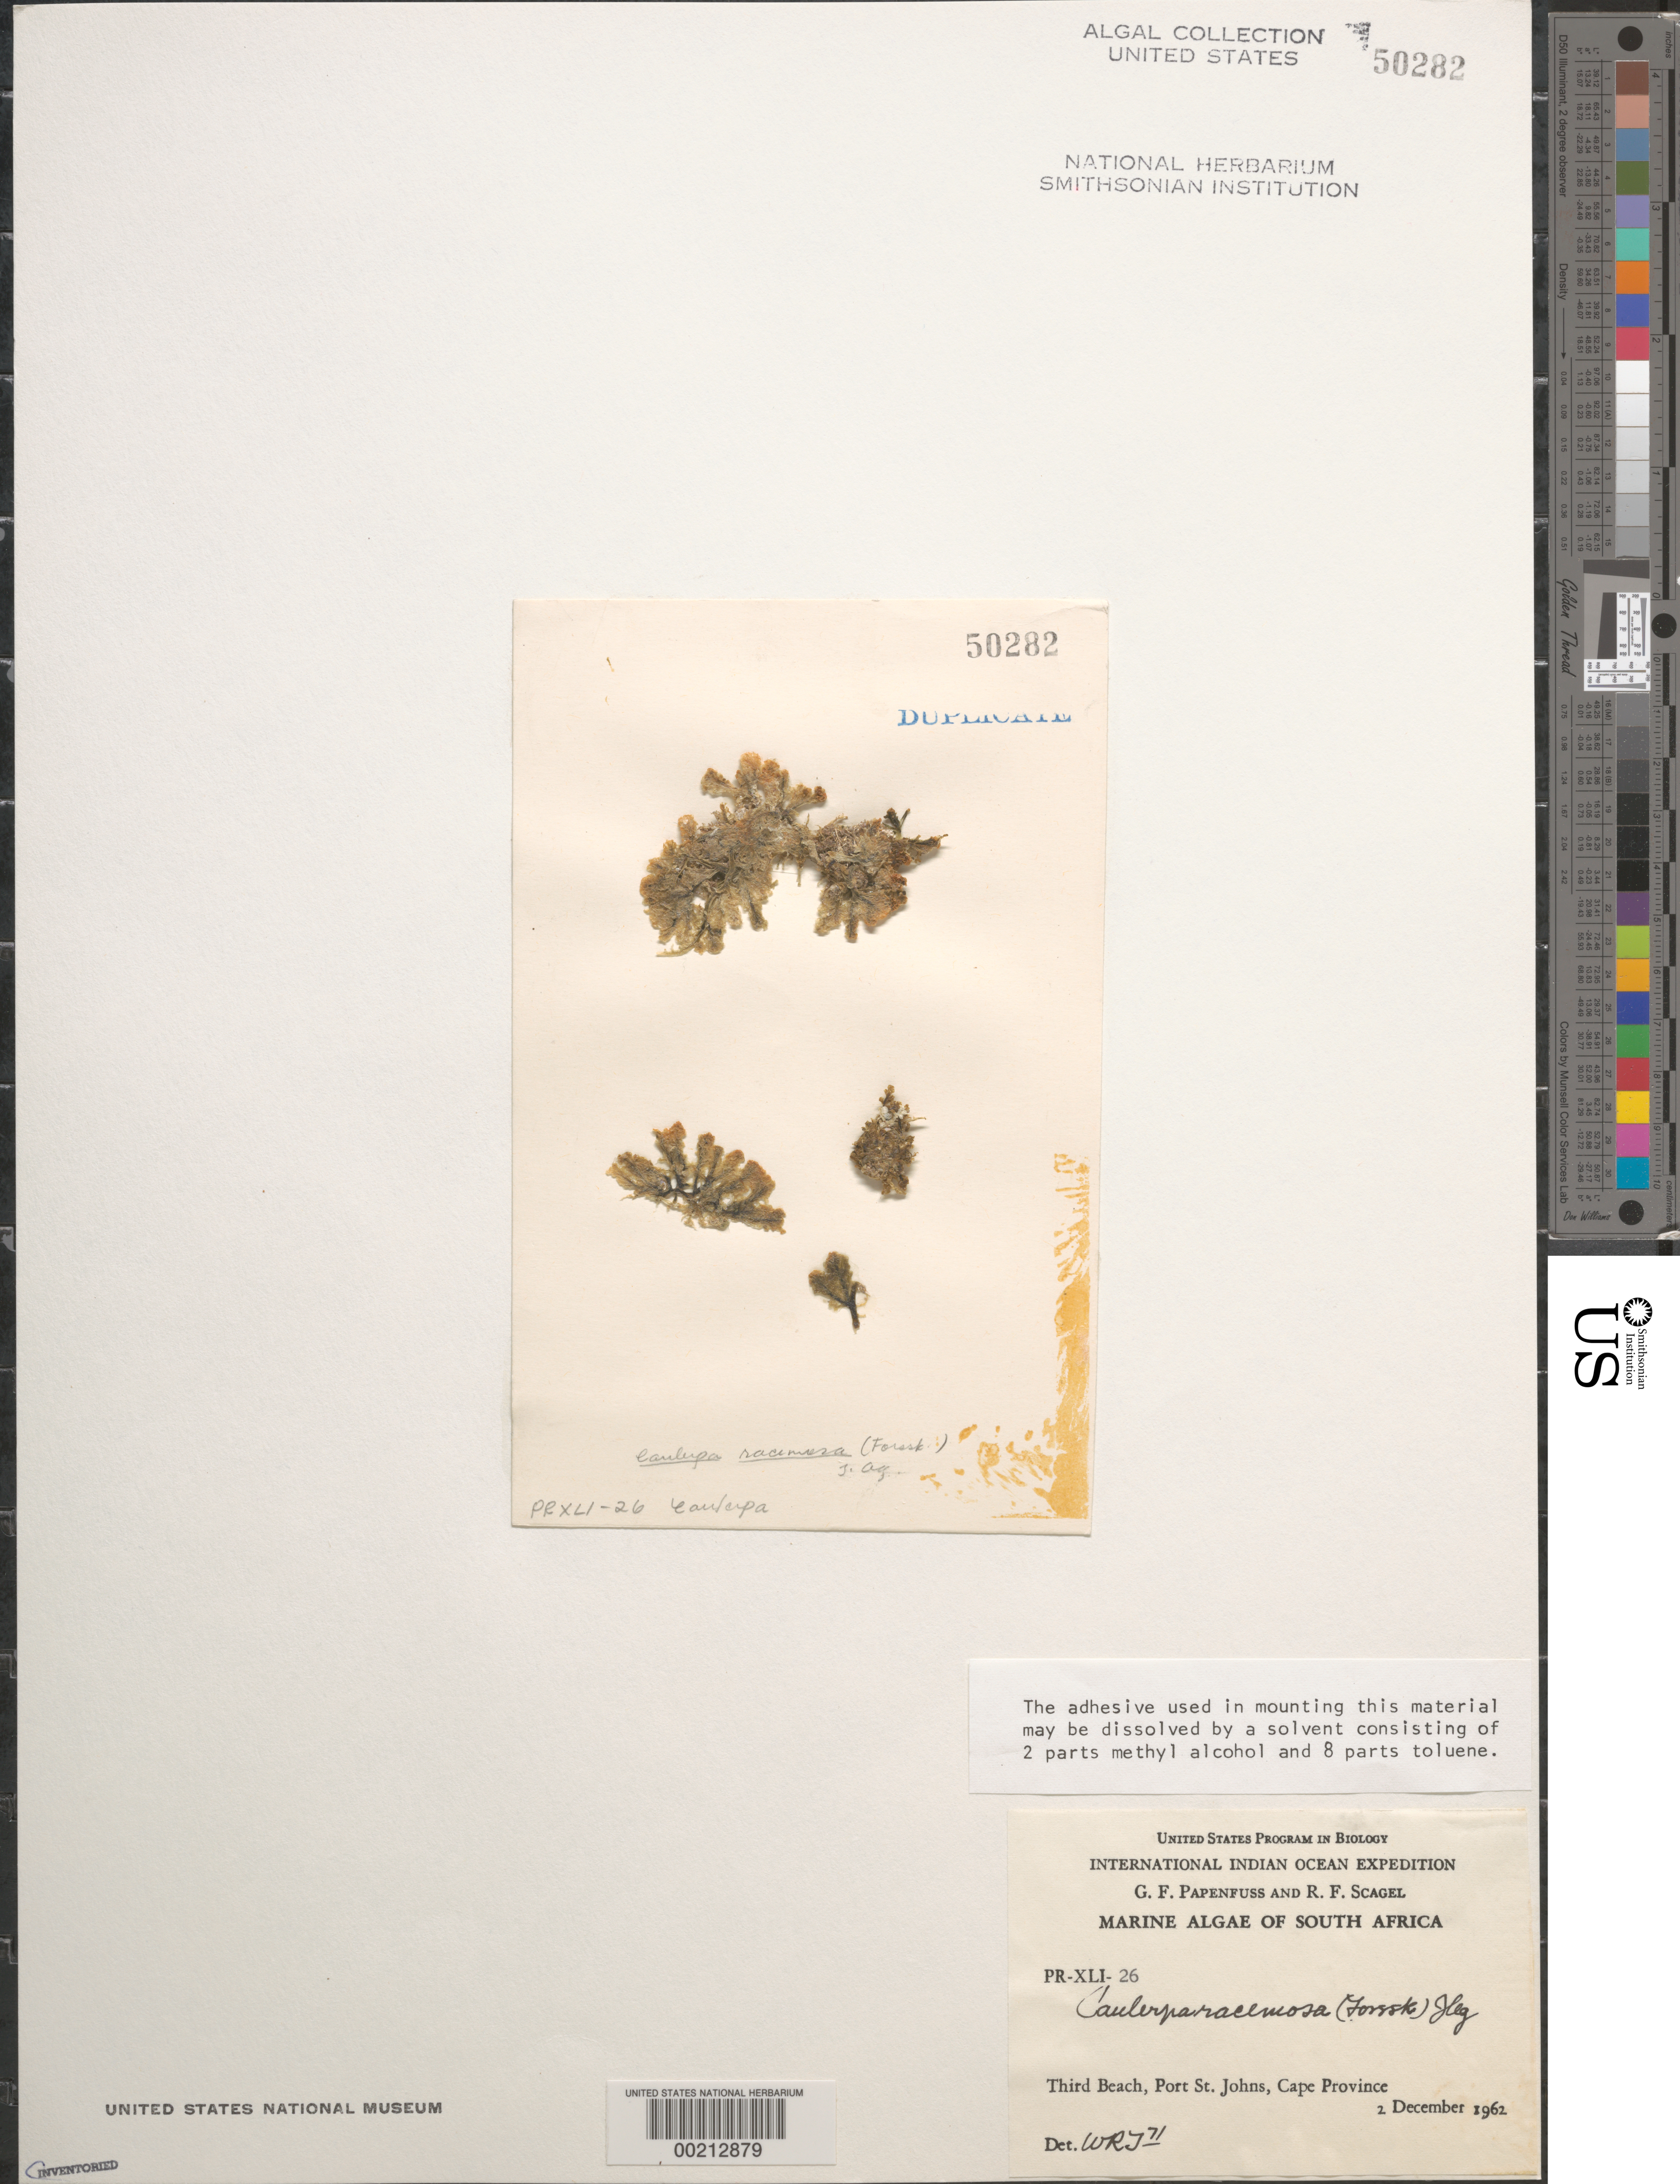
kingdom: Plantae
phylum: Chlorophyta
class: Ulvophyceae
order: Bryopsidales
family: Caulerpaceae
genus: Caulerpa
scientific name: Caulerpa racemosa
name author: (Forssk.) J. Agardh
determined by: Taylor, William R.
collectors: G. Papenfuss & R. F. Scagel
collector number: PR-XLI-26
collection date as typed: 02 Dec 1962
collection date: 1962-12-02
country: South Africa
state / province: Eastern Cape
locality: Third Beach, Port St. Johns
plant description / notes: International Indian Ocean Expedition, 1962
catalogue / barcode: US 50282